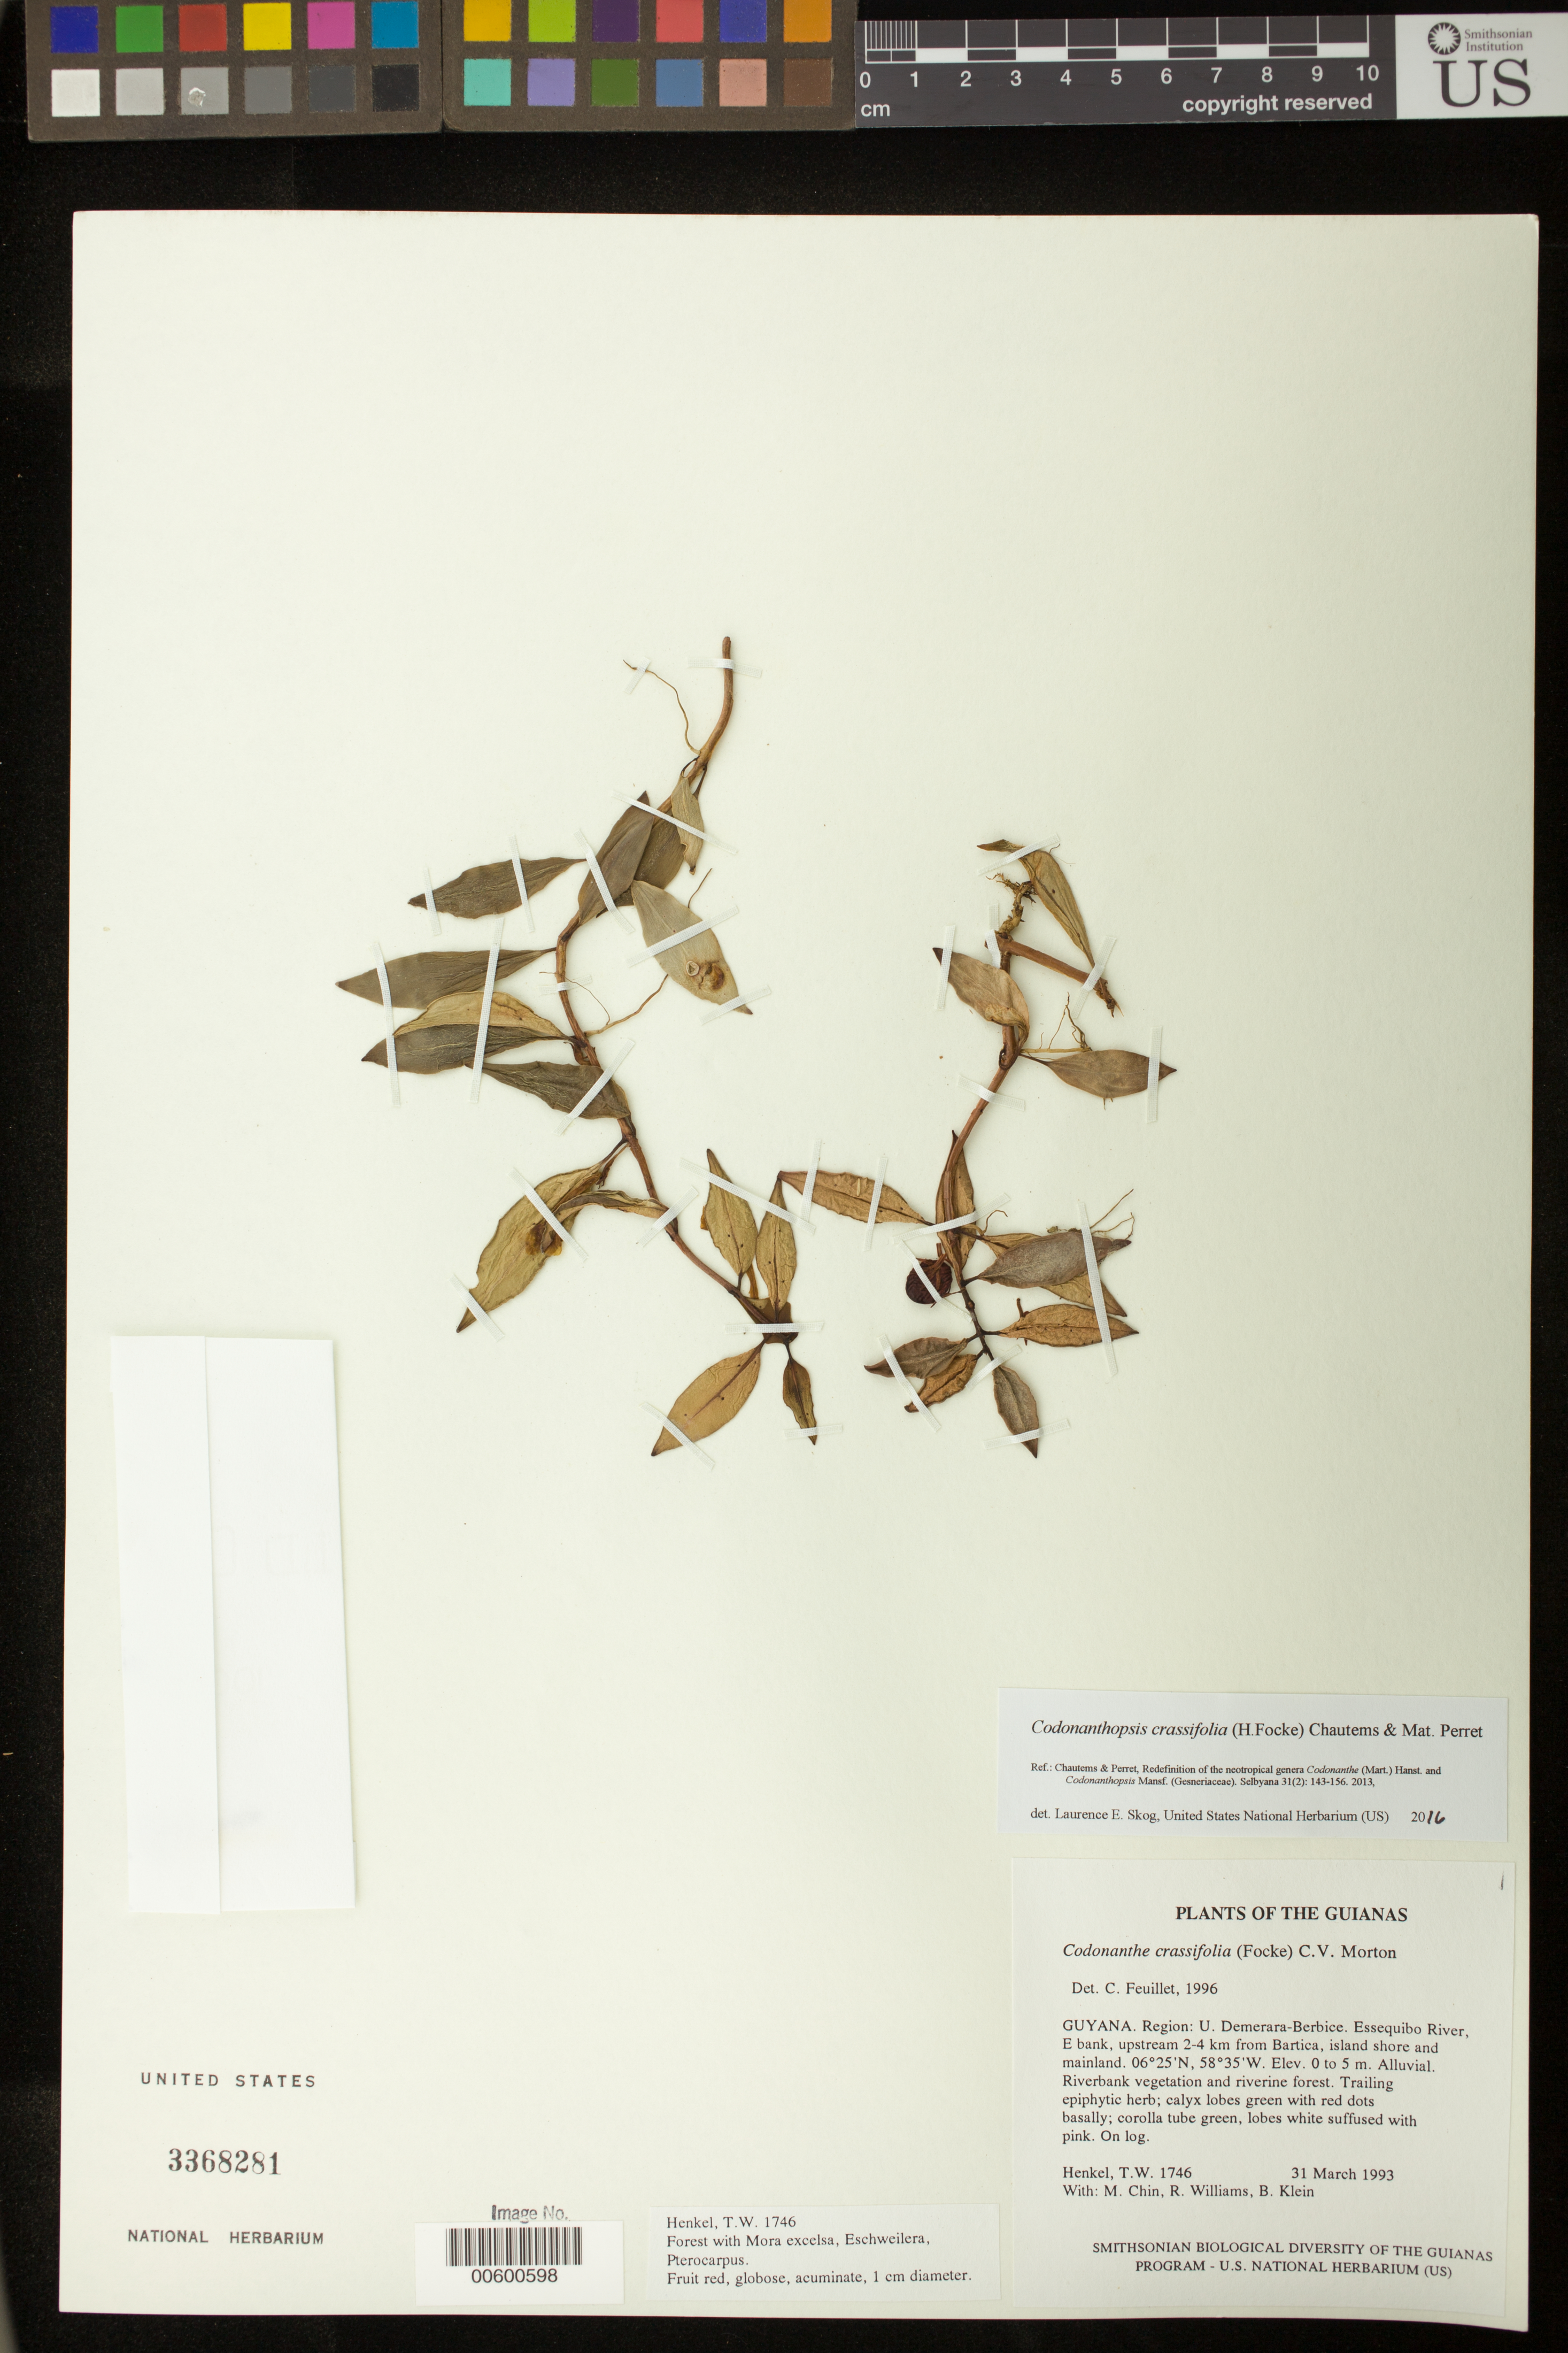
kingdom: Plantae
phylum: Tracheophyta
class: Magnoliopsida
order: Lamiales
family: Gesneriaceae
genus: Codonanthopsis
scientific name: Codonanthopsis crassifolia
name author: (H. Focke) Chautems & Mat.Perret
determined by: Skog, Laurence E.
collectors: T. Henkel, M. Chin, R. Williams & B. Klein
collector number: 1746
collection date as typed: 31 Mar 1993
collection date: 1993-03-31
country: Guyana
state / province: U. Demerara-Berbice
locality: Essequibo River, E bank, upstream 2-4 km from Bartica, island shore and mainland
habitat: Alluvial. Riverbank vegetation and riverine forest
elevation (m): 0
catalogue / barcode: US 3368281